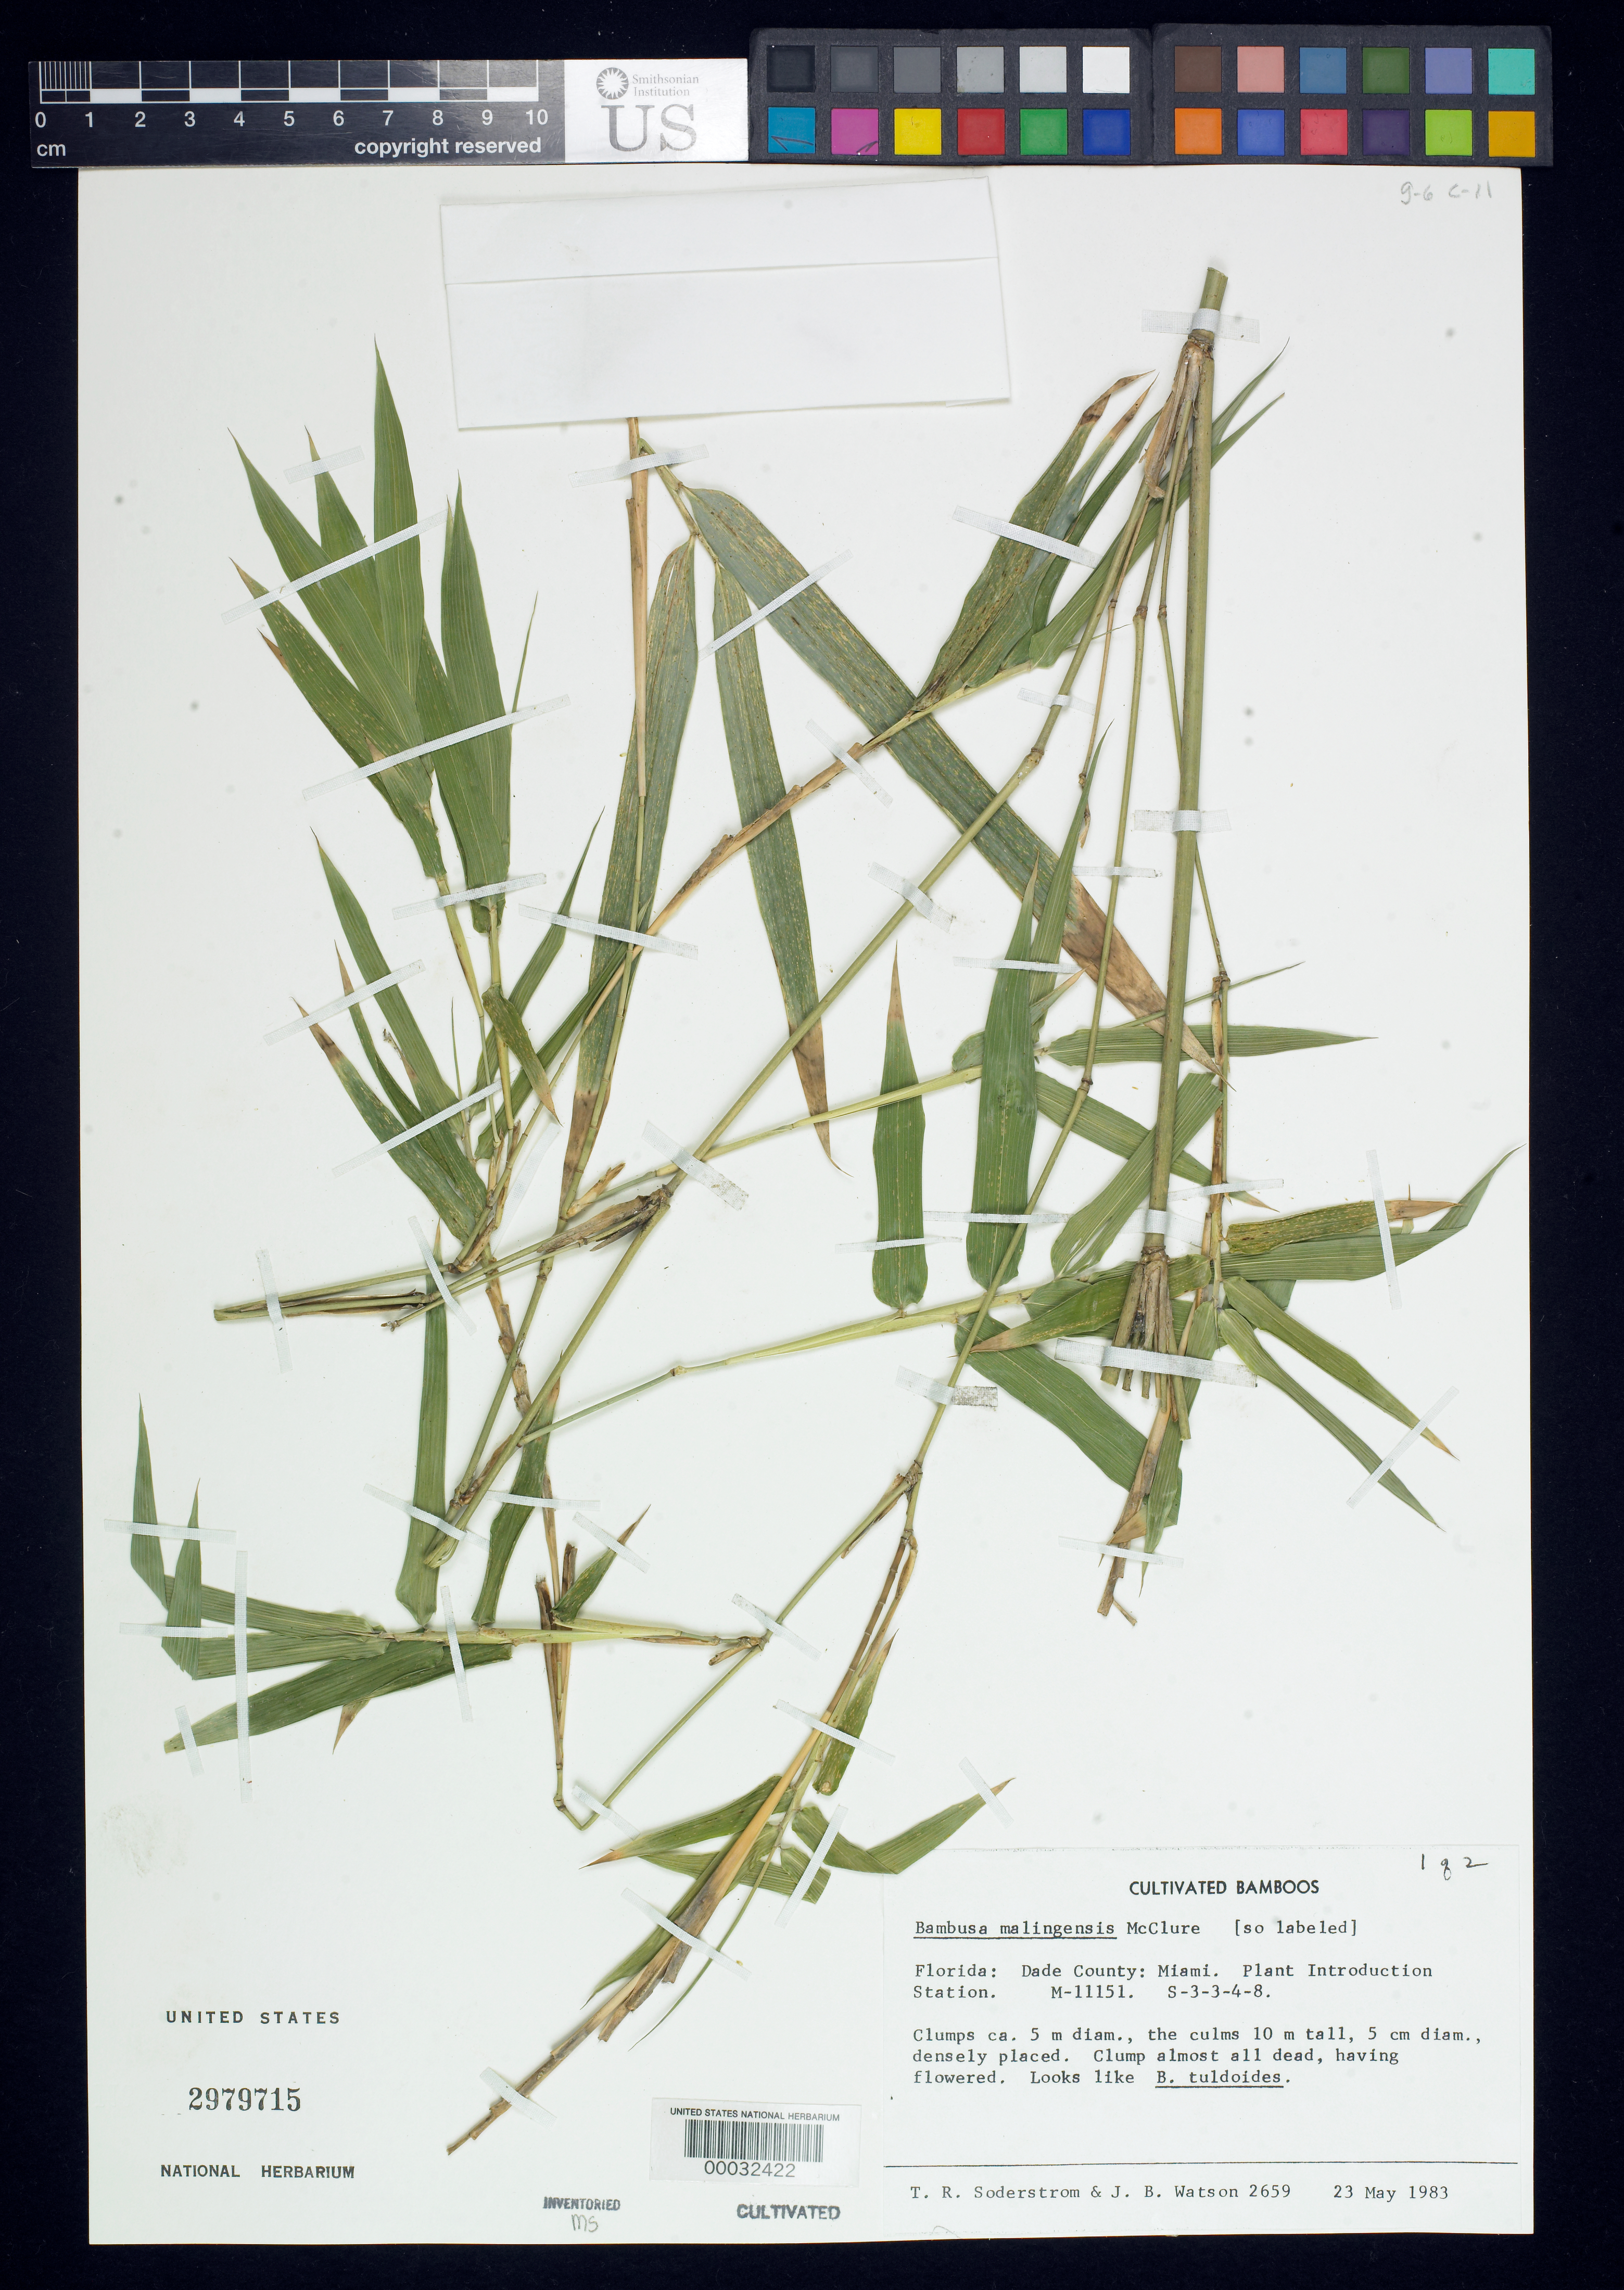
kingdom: Plantae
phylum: Tracheophyta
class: Liliopsida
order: Poales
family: Poaceae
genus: Bambusa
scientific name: Bambusa malingensis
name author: McClure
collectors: T. R. Soderstrom & J. B. Watson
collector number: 2659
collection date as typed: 23 May 1983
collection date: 1983-05-23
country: United States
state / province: Florida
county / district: Dade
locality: Plant Introduction Station-Miami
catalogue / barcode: US 2979715